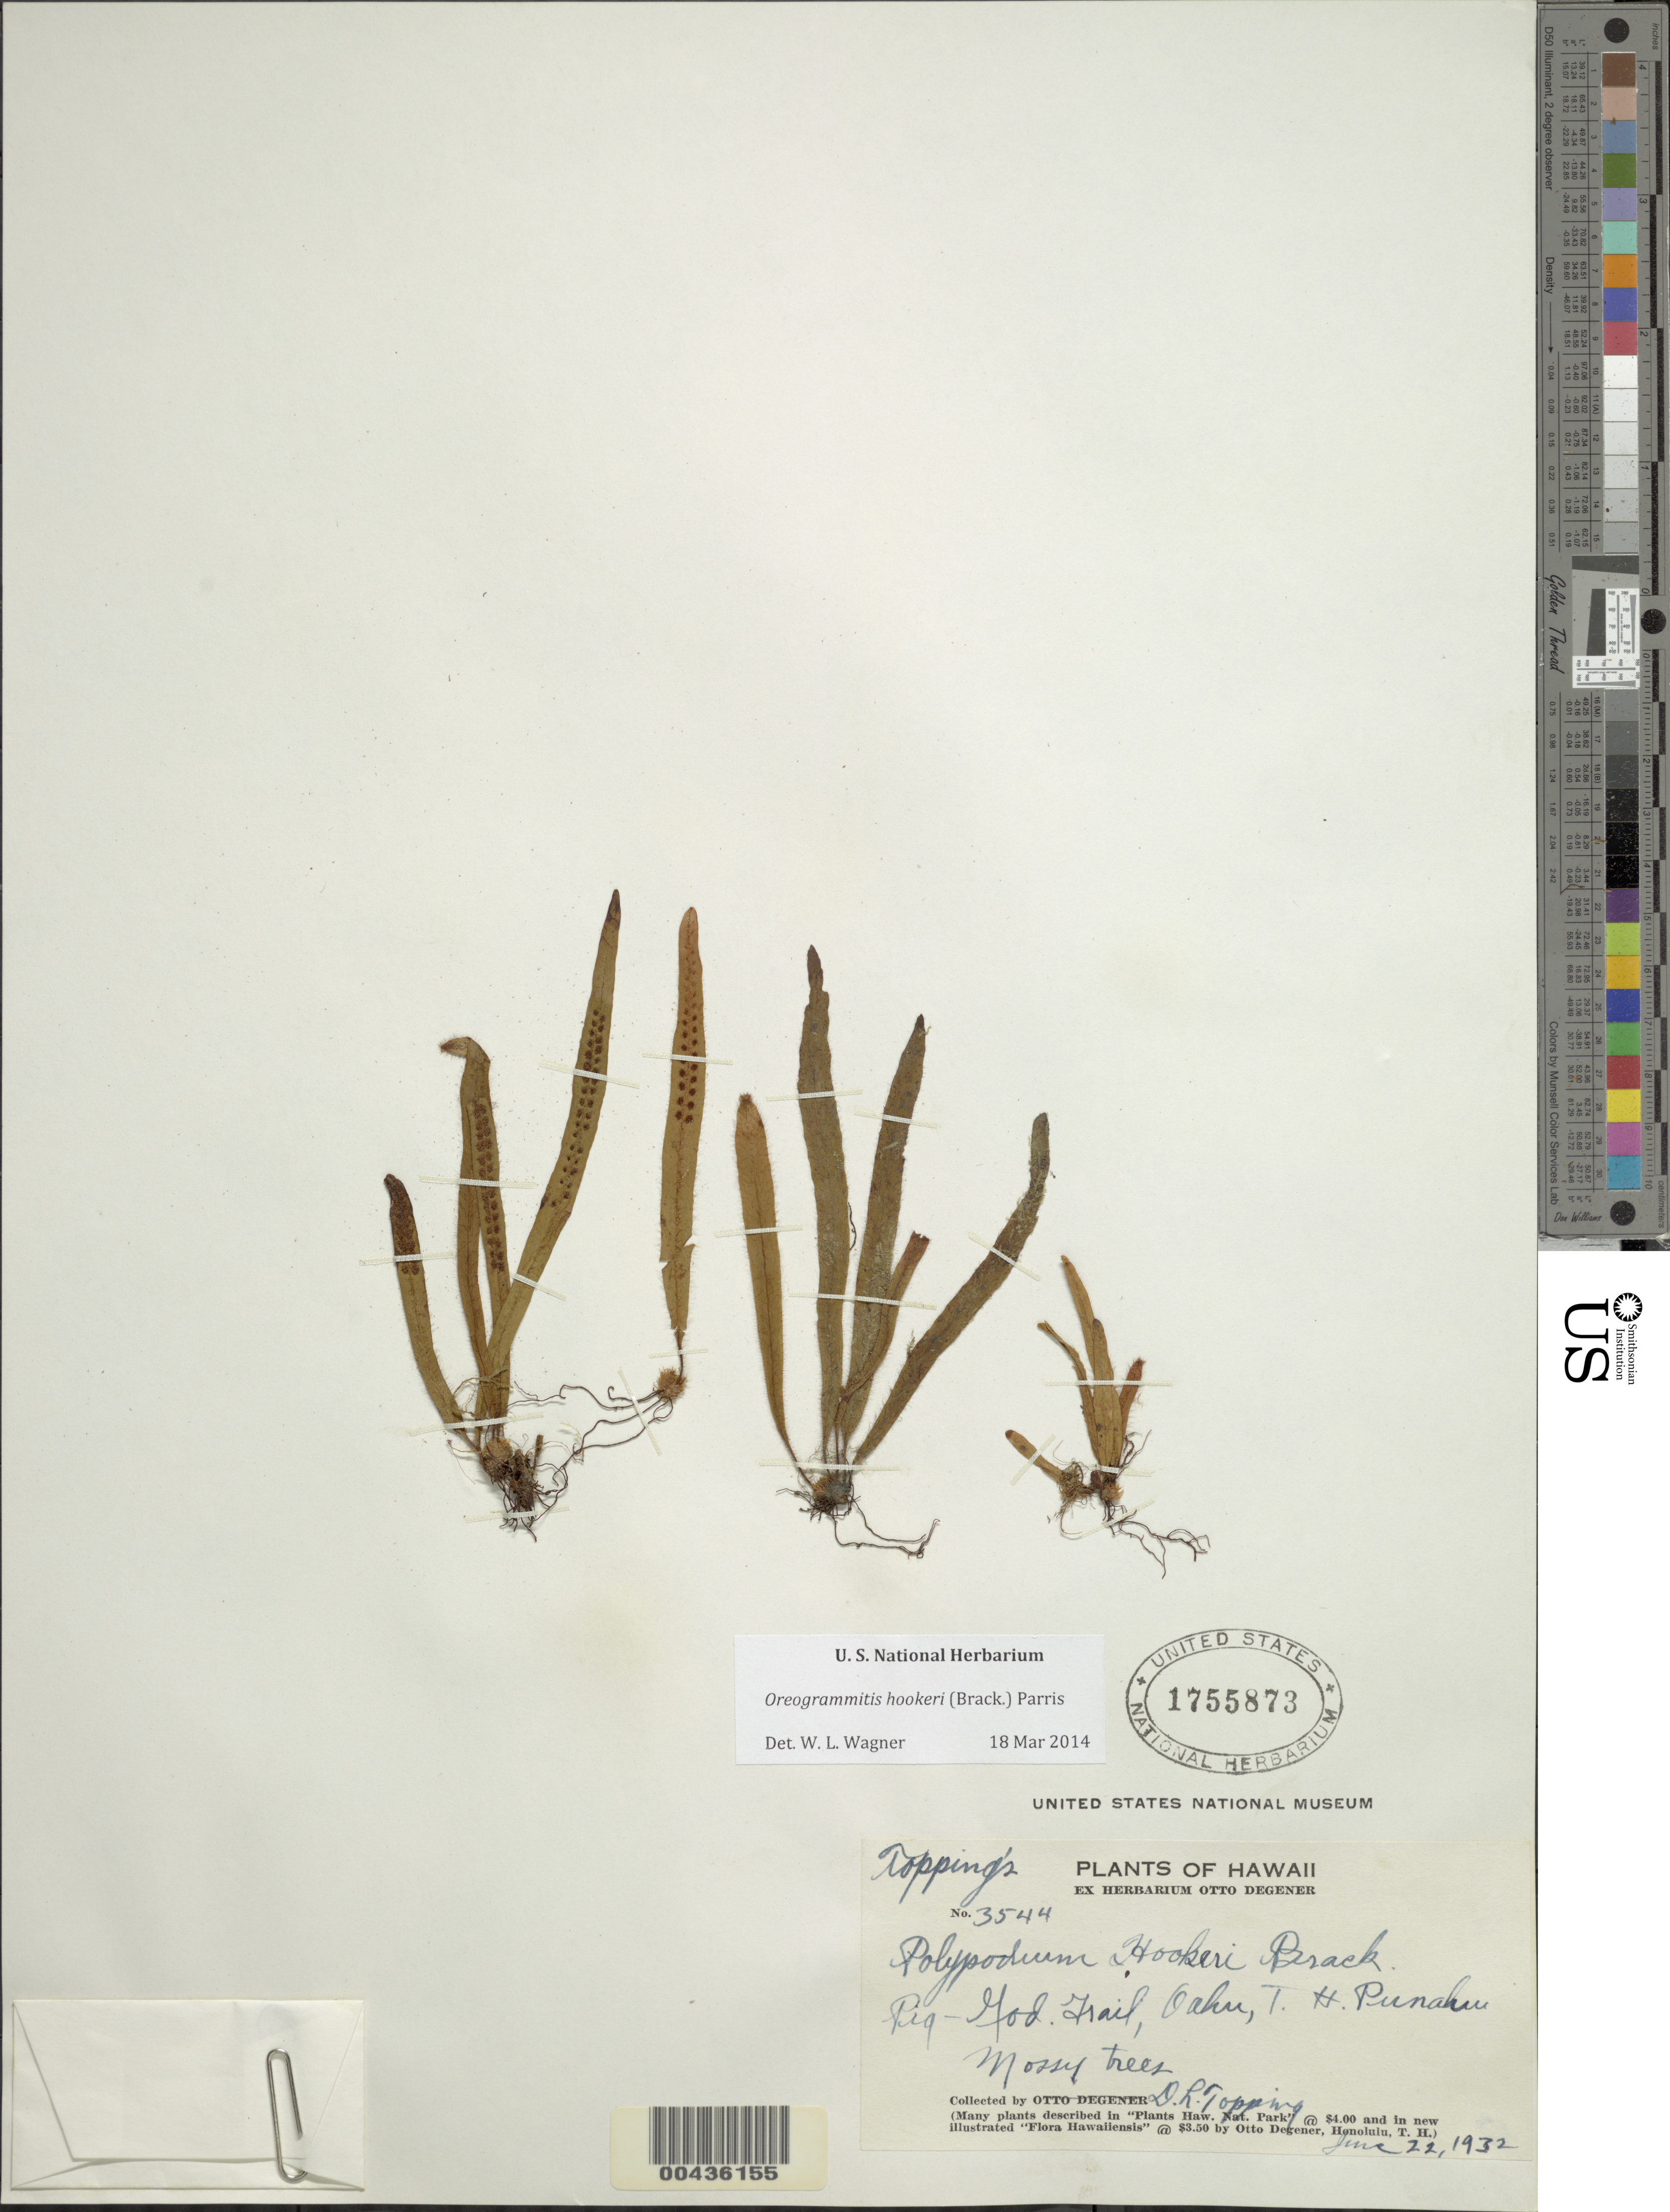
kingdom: Plantae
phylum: Tracheophyta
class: Polypodiopsida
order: Polypodiales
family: Polypodiaceae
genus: Oreogrammitis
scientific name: Oreogrammitis hookeri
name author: (Brack.) Parris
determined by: Wagner, W. L., (BOT), Smithsonian Institution - National Museum of Natural History (UNITED STATES)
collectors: D. L. Topping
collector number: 3544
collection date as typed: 22 Jun 1932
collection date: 1932-06-22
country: United States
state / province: Hawaii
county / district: Honolulu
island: Oahu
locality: Pig-God Trail, Punahui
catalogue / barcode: US 1755873